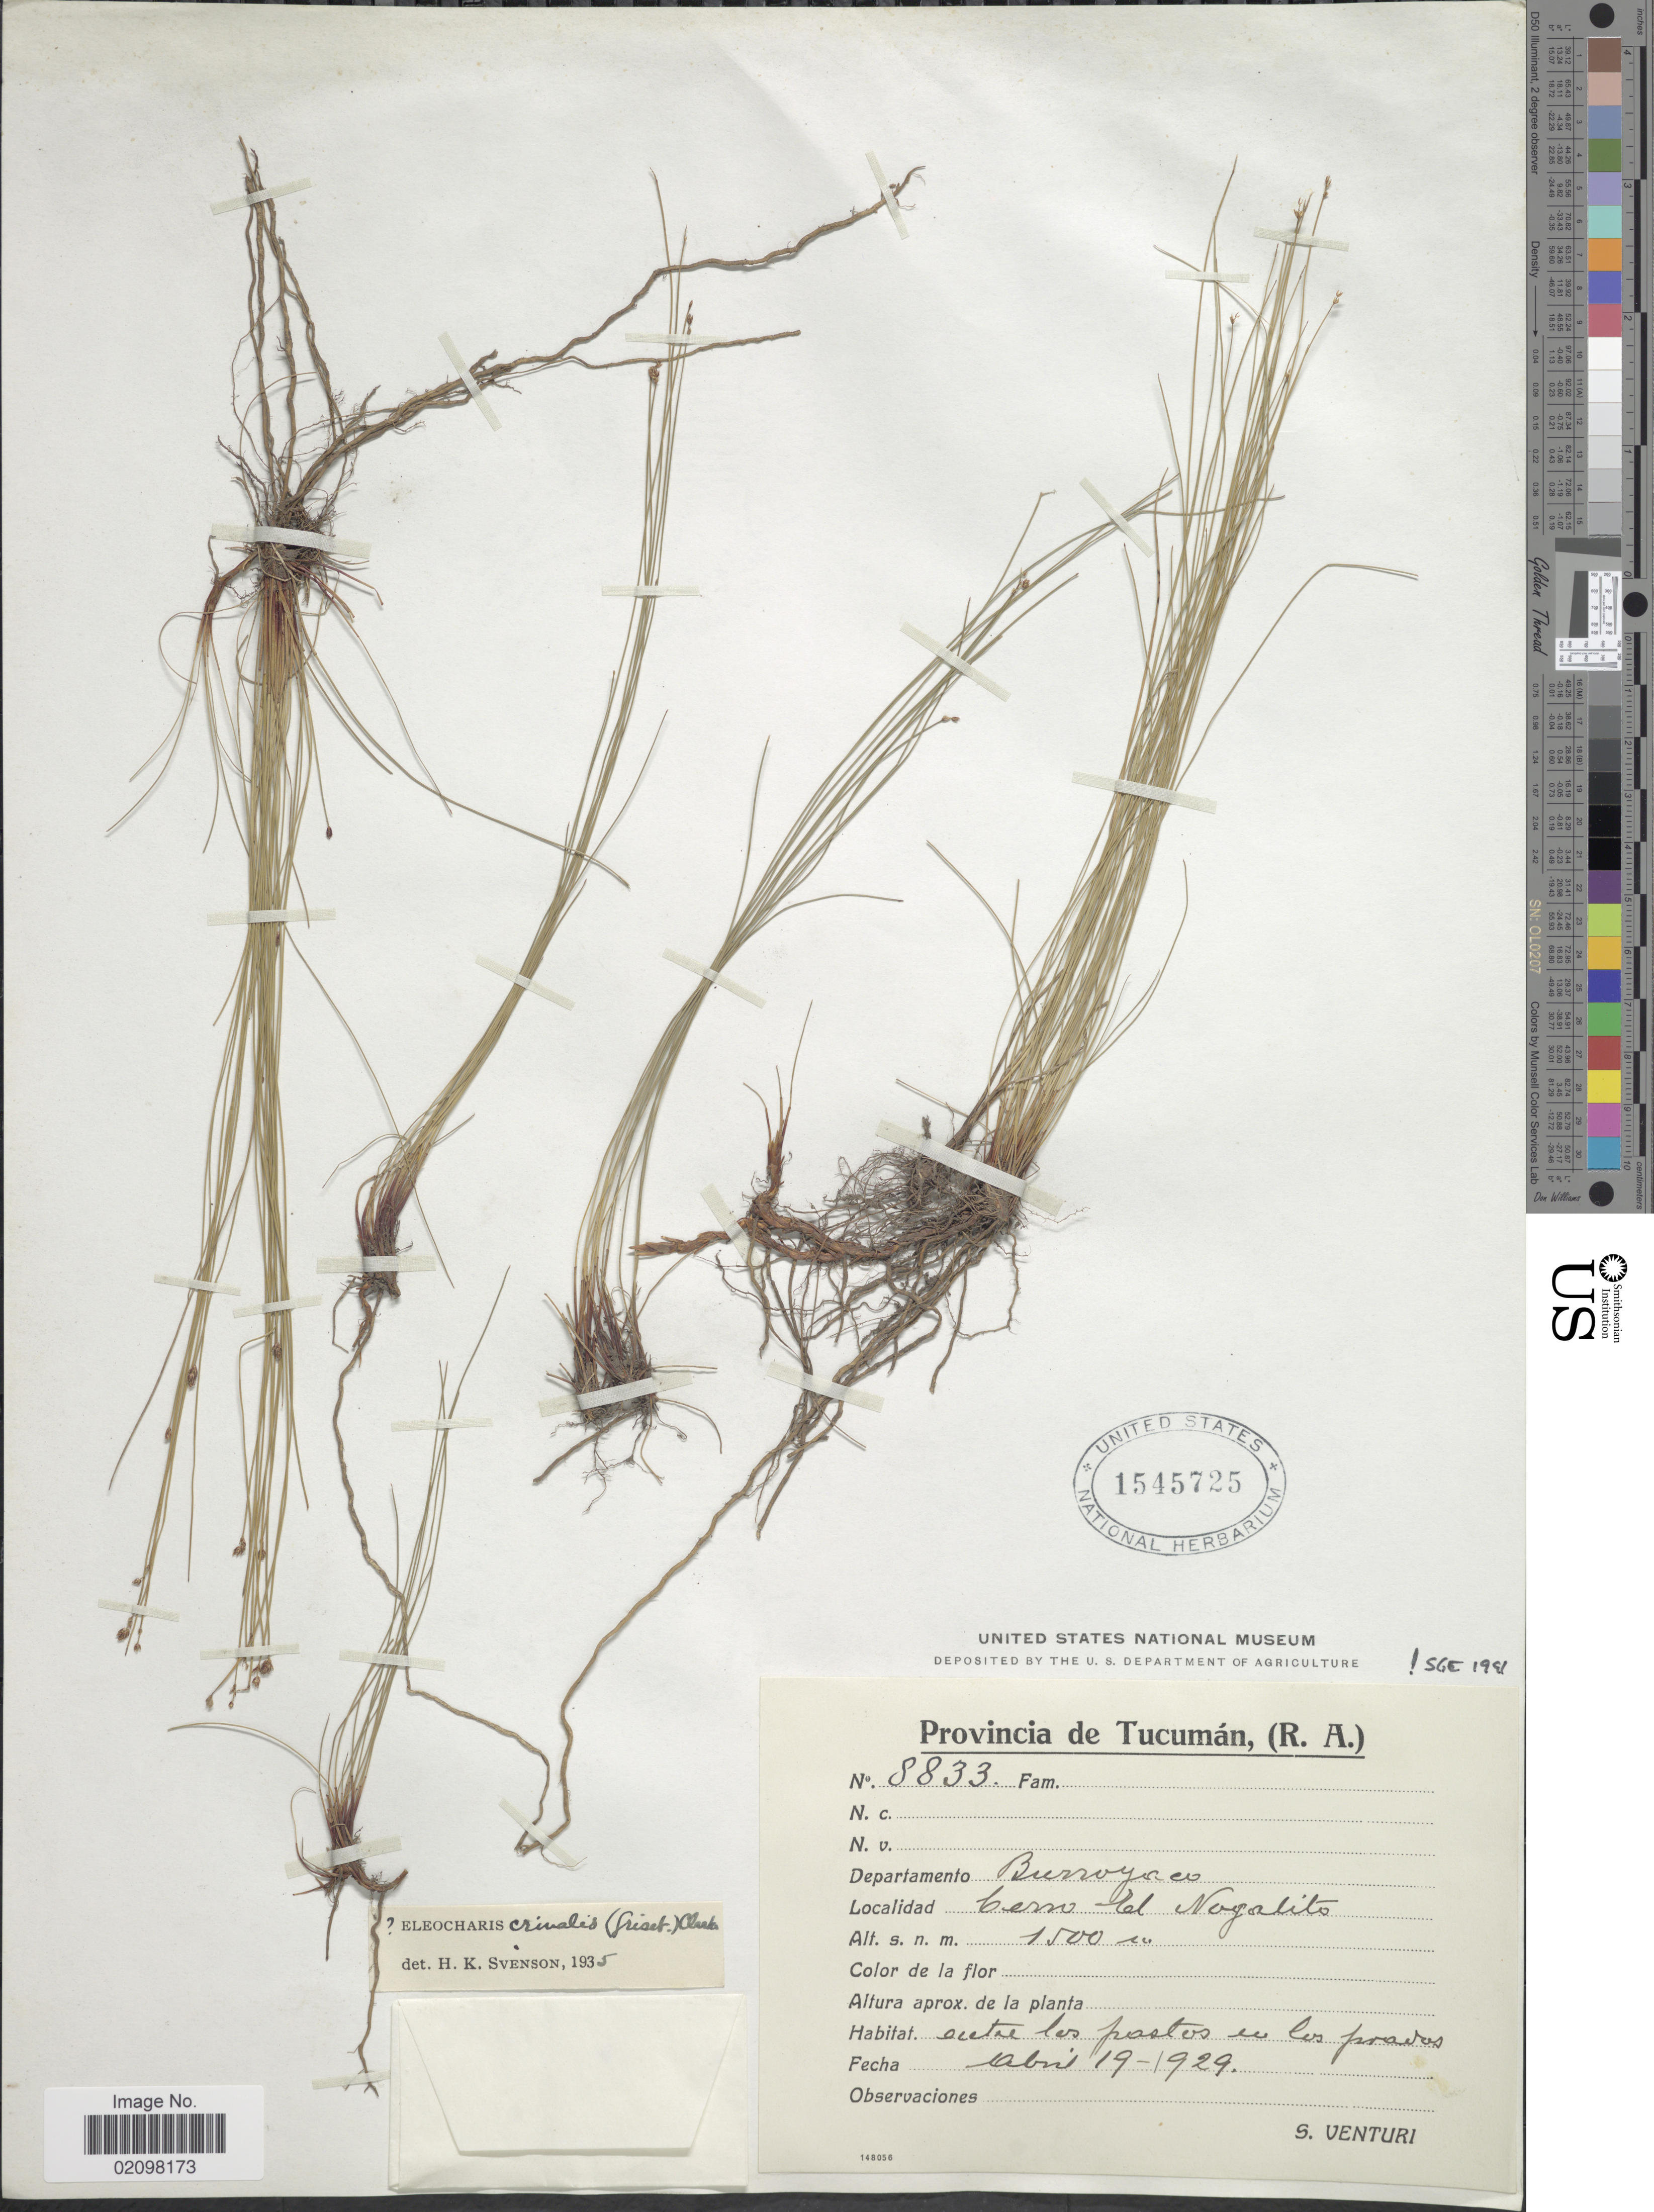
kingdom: Plantae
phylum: Tracheophyta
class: Liliopsida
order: Poales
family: Cyperaceae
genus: Eleocharis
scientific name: Eleocharis crinalis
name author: (Griseb.) C.B. Clarke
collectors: S. Venturi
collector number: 8833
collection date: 1929-04-19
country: Argentina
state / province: Tucuman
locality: (R.A.) Departamento Burroyaco. Cerro del Nogalito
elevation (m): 1500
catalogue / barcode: US 1545725